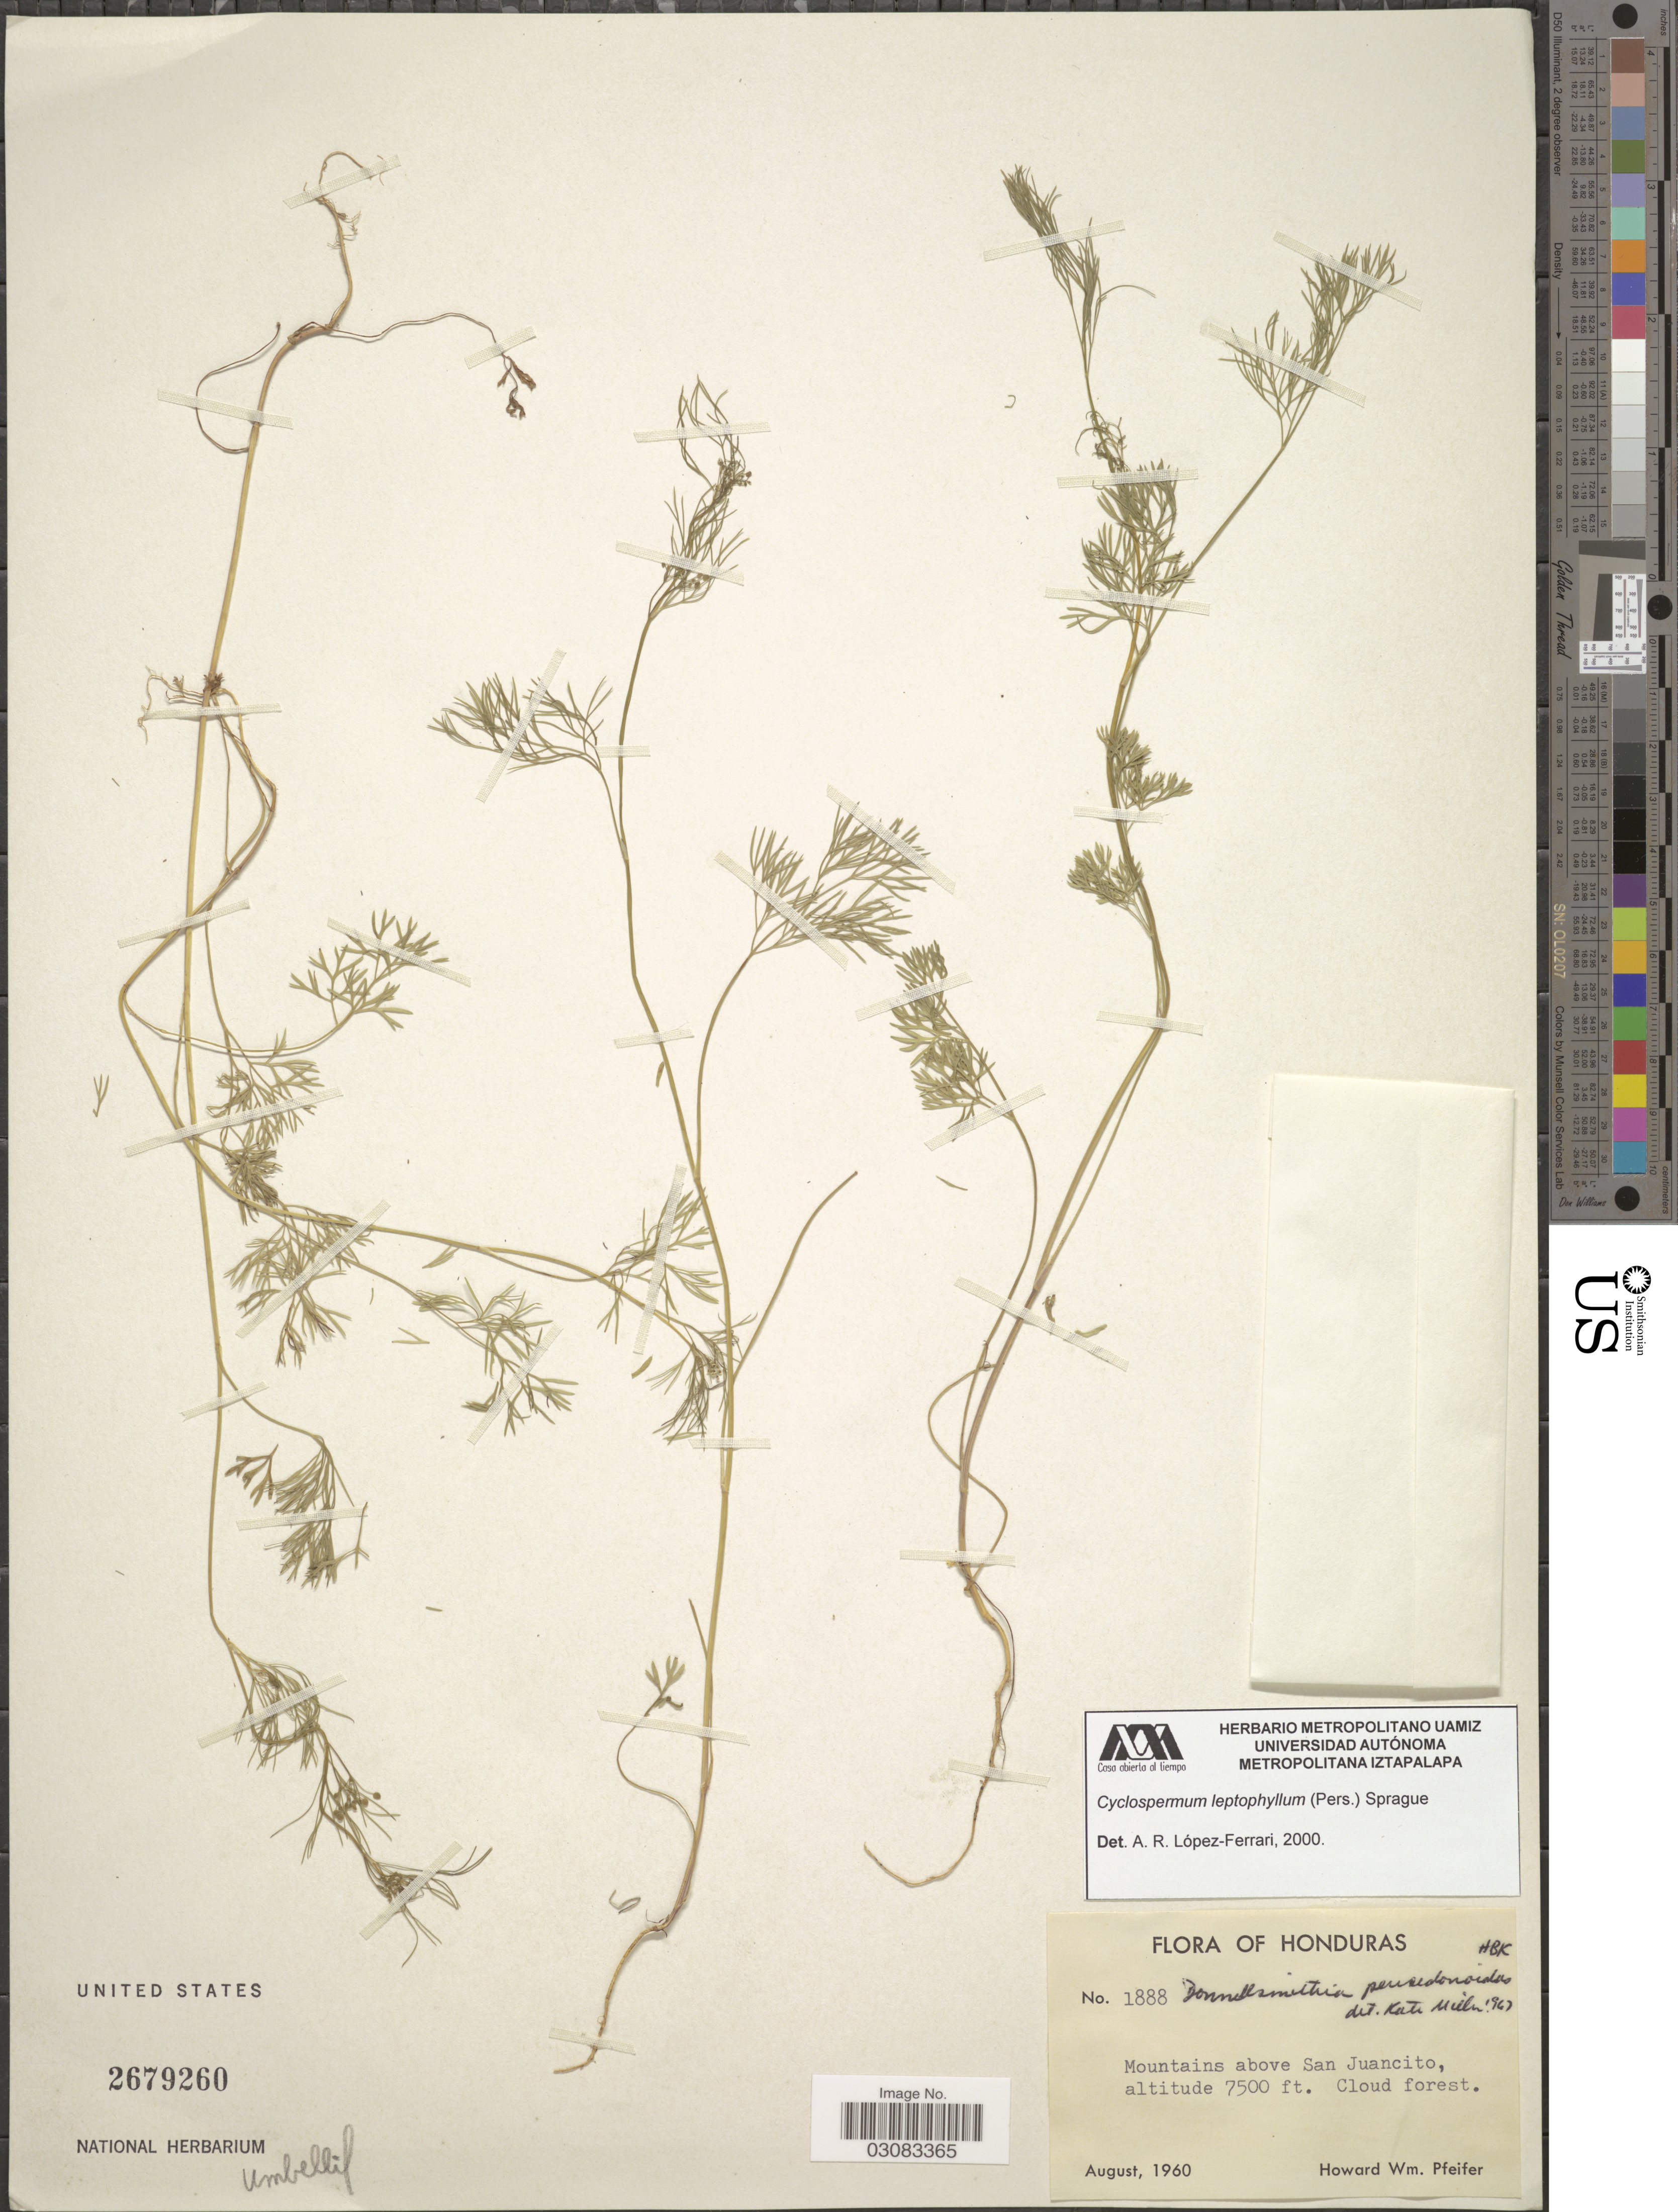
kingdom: Plantae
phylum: Tracheophyta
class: Magnoliopsida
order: Apiales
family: Apiaceae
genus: Cyclospermum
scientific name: Cyclospermum leptophyllum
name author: (Pers.) Sprague ex Britton & P. Wilson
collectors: H. W. Pfeifer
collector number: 1888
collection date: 1960-08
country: Honduras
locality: Mountains above San Juancito.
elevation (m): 2286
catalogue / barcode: US 2679260